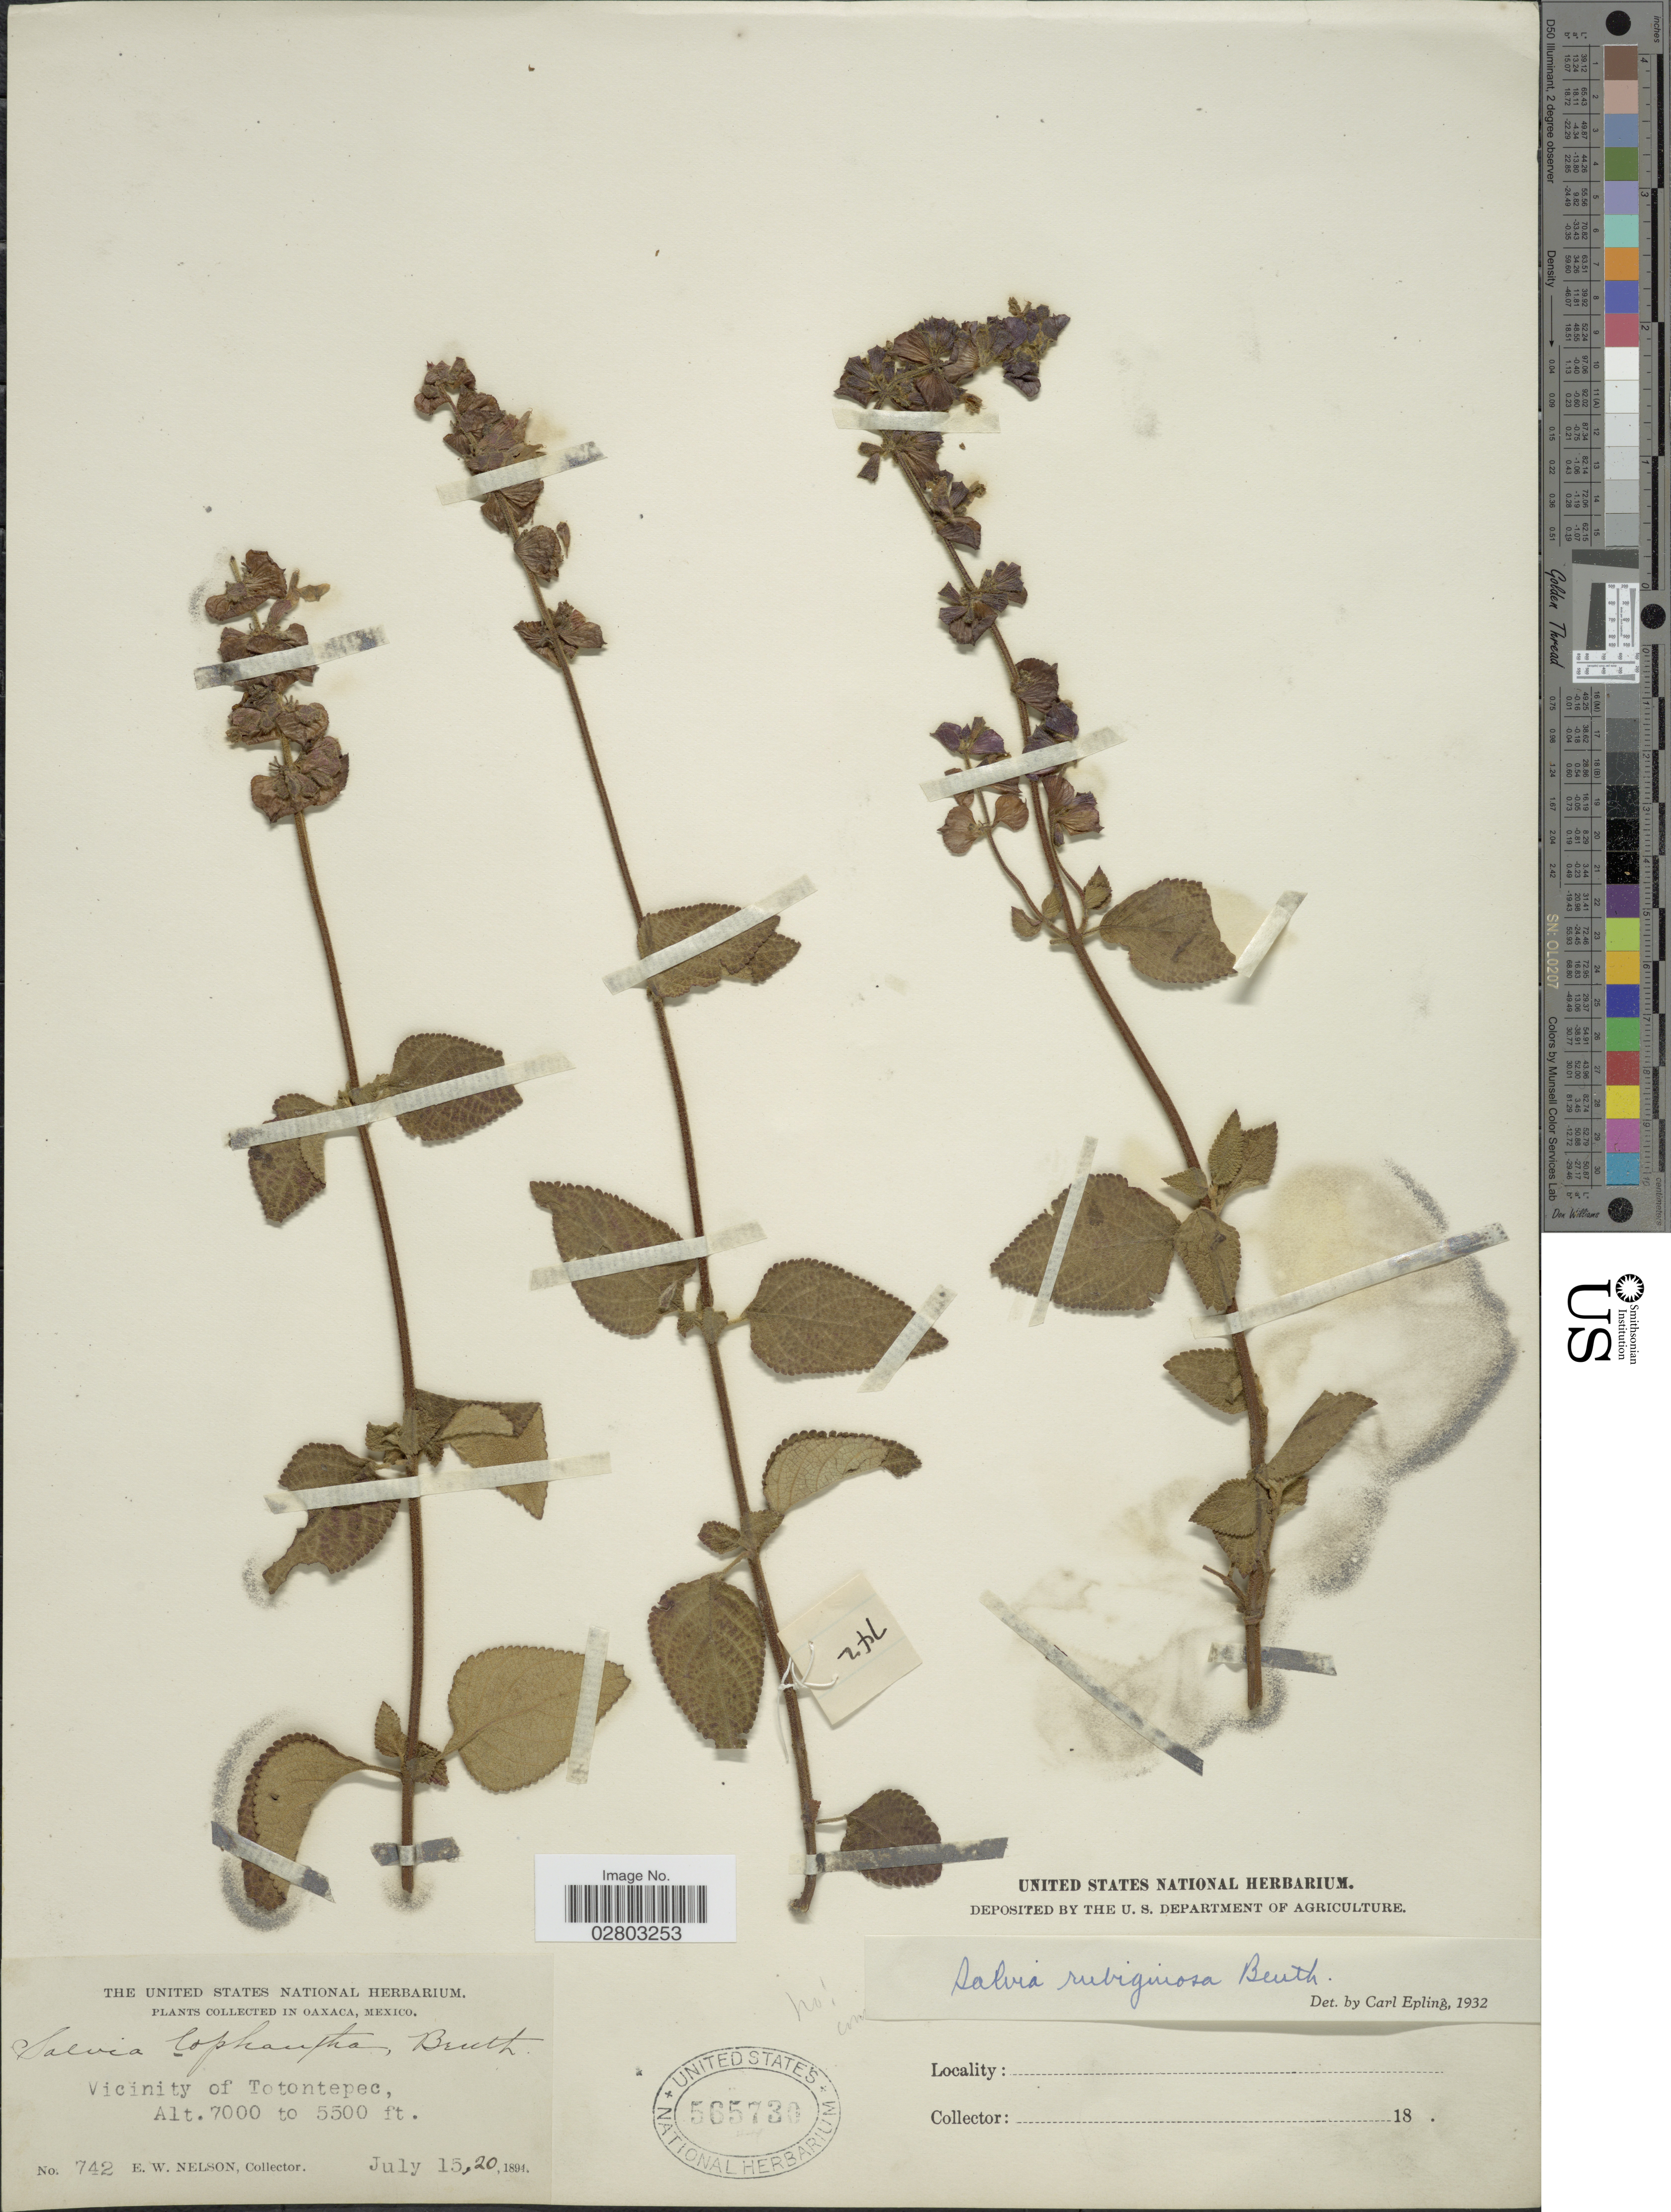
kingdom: Plantae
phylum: Tracheophyta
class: Magnoliopsida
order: Lamiales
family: Lamiaceae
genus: Salvia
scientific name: Salvia rubiginosa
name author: Benth.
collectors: E. W. Nelson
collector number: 742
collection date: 1894-07-15/1894-07-20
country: Mexico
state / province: Oaxaca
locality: Vicinity of Totontepec.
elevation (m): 1676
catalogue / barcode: US 565730